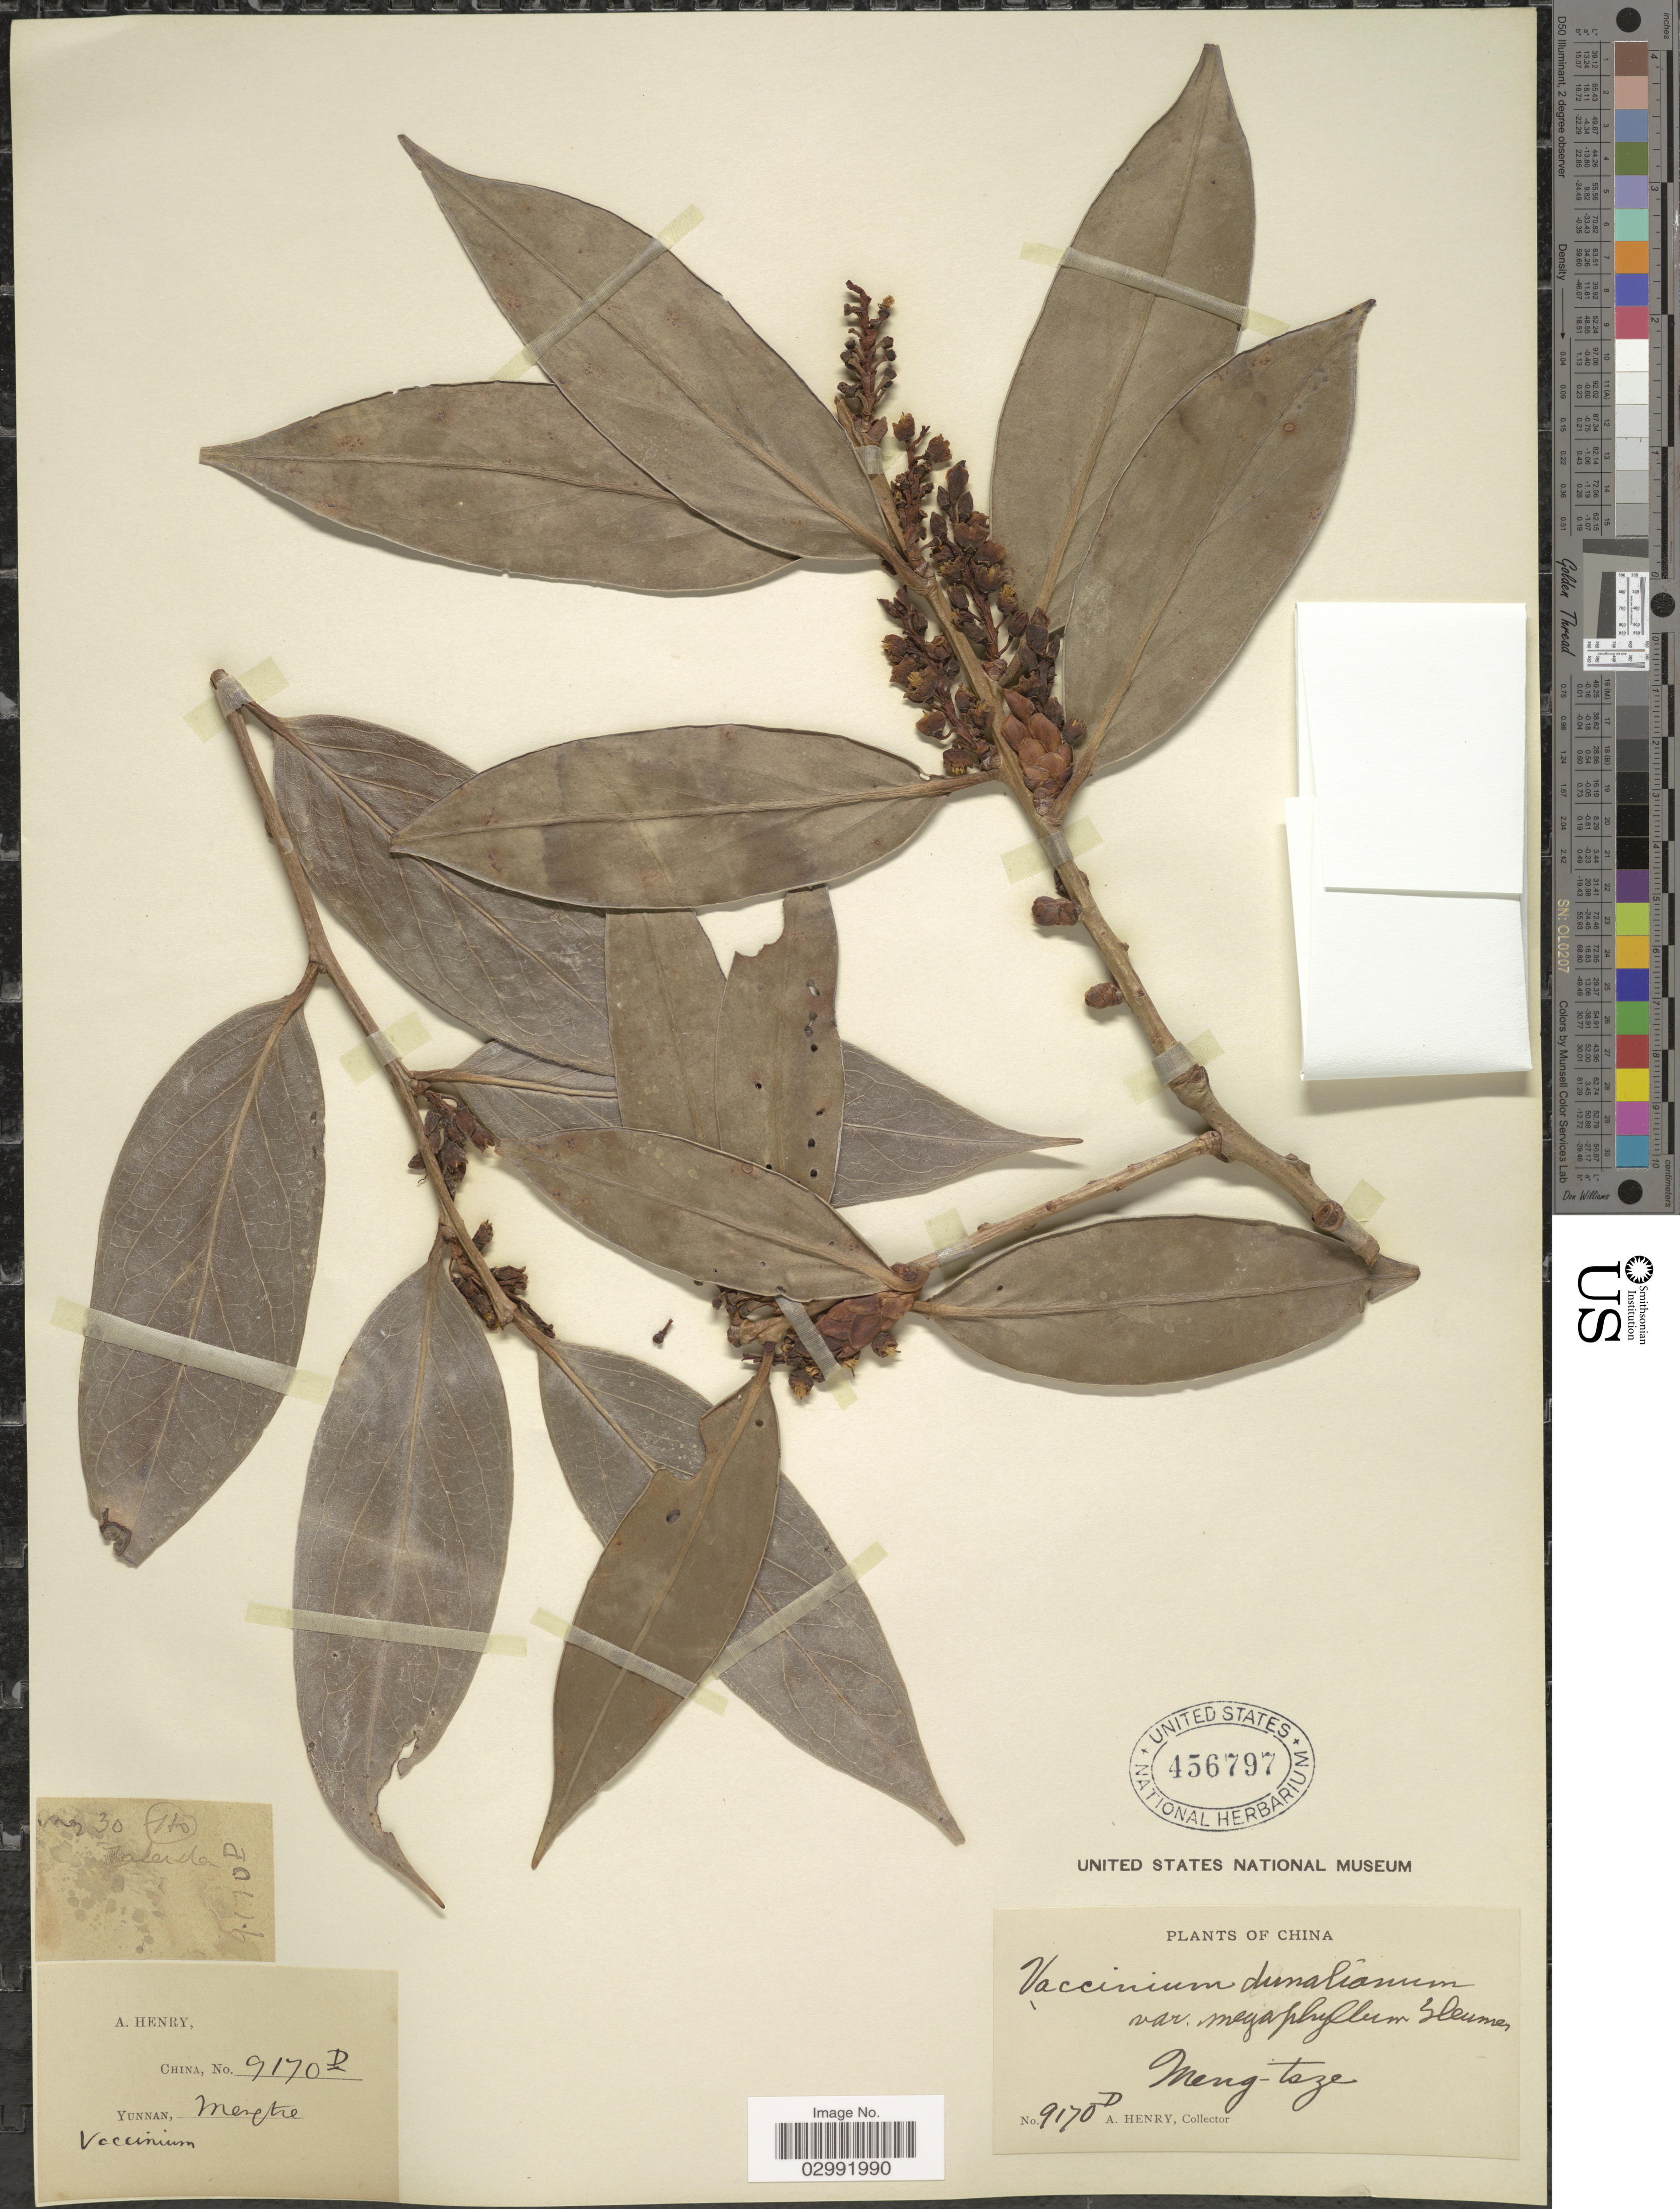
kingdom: Plantae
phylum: Tracheophyta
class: Magnoliopsida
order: Ericales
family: Ericaceae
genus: Vaccinium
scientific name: Vaccinium dunalianum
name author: Wight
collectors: A. Henry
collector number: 9170 D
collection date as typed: Transcribed d/m/y: /5/30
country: China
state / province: Yunnan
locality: Meng-tsze. [illegible text].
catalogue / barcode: US 456797